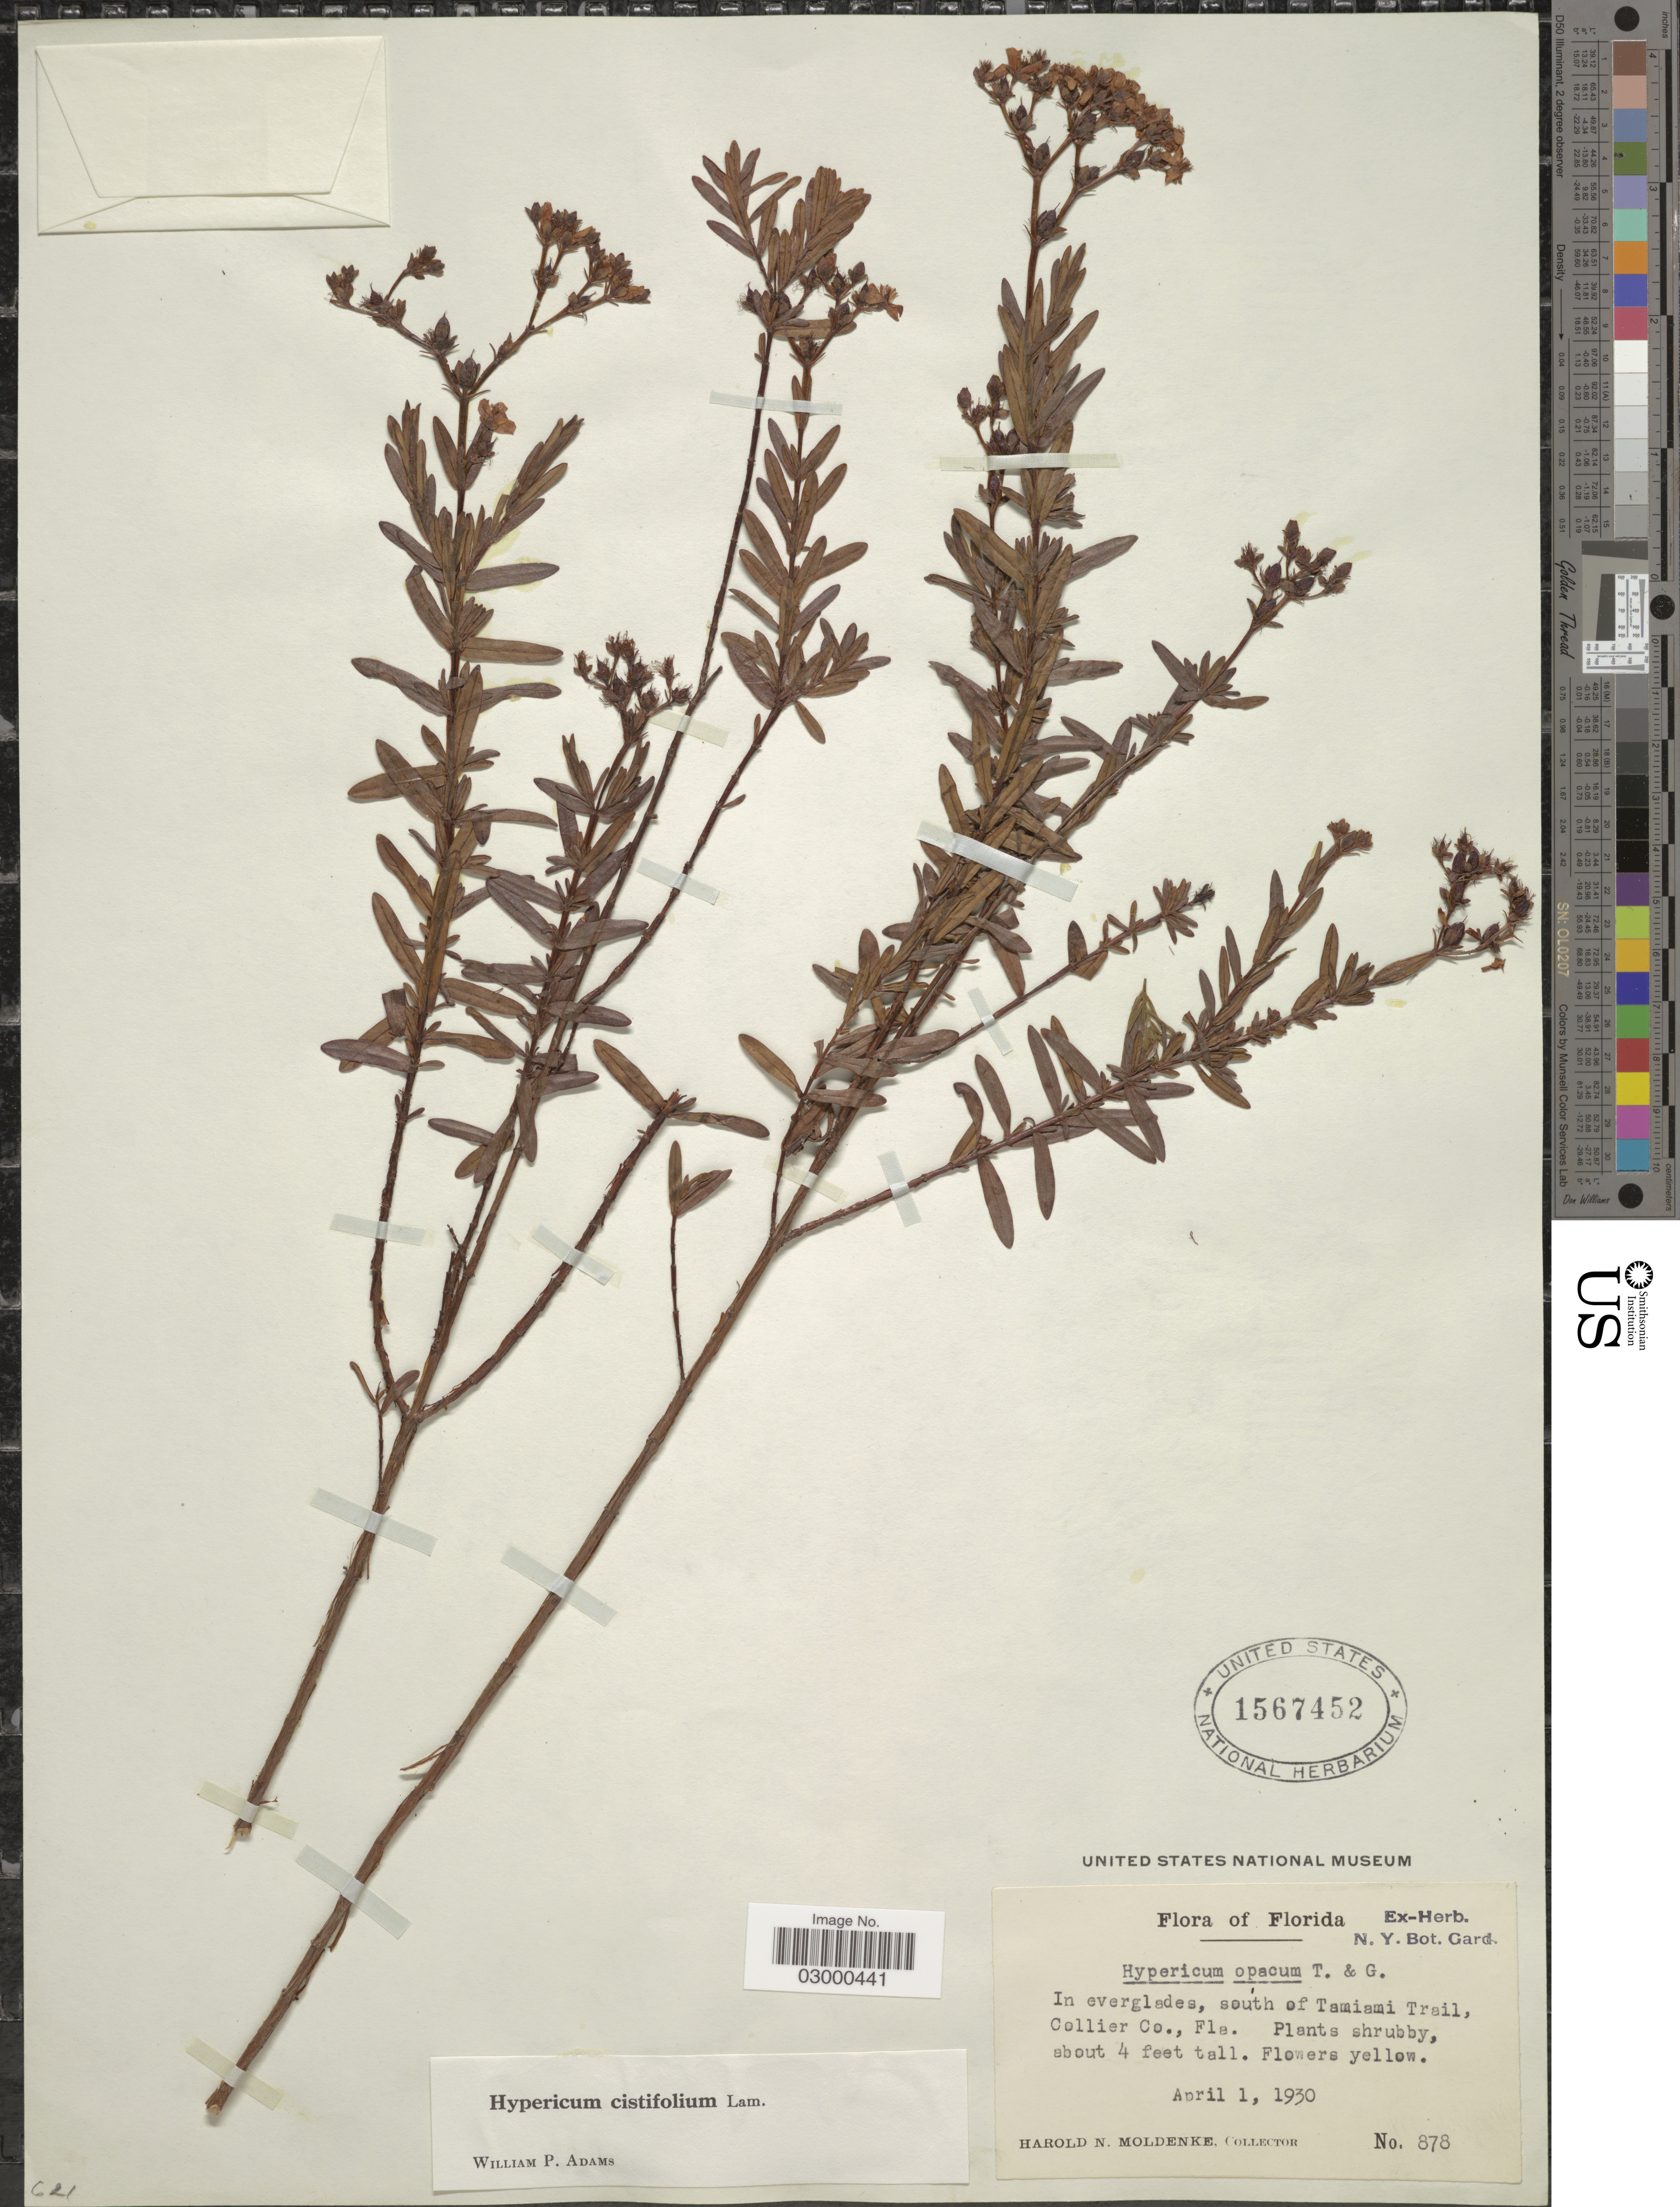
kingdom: Plantae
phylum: Tracheophyta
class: Magnoliopsida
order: Malpighiales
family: Hypericaceae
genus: Hypericum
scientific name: Hypericum cistifolium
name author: Lam.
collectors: H. N. Moldenke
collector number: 878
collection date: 1930-04-01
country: United States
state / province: Florida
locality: In everglades, south of Tamiami Trail, Collier Co.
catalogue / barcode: US 1567452